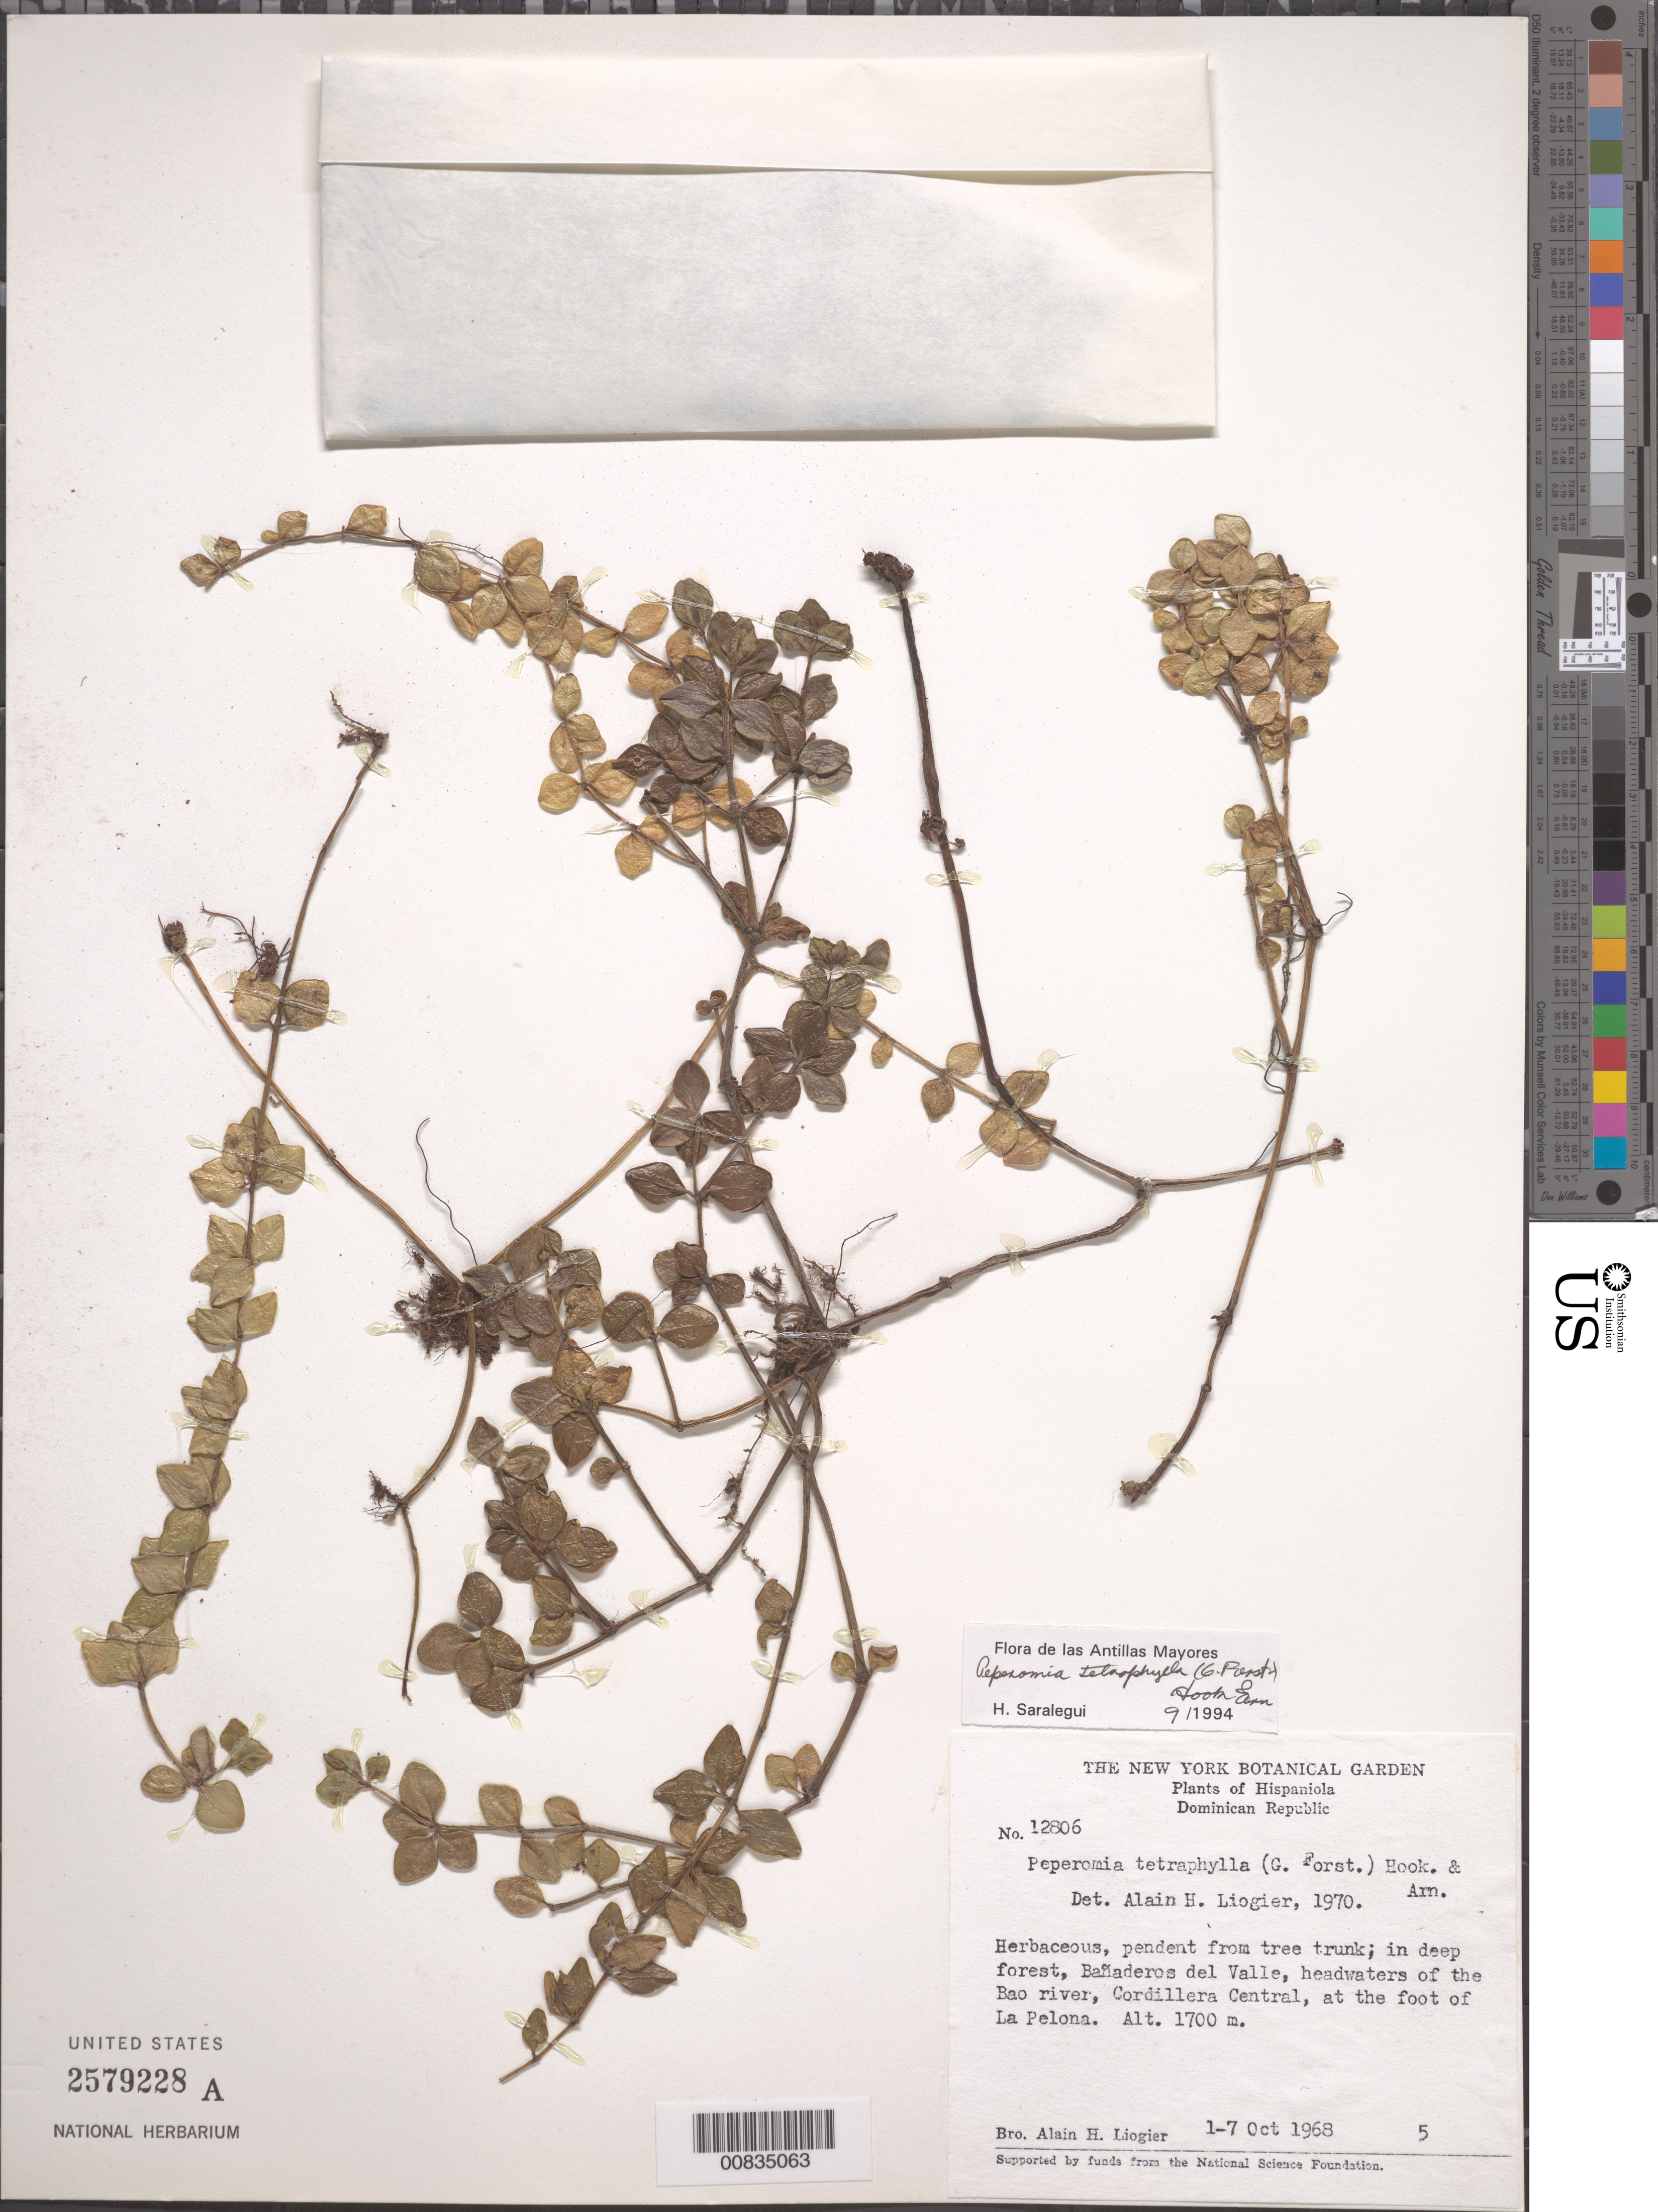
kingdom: Plantae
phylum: Tracheophyta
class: Magnoliopsida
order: Piperales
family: Piperaceae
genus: Peperomia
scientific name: Peperomia trichopus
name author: Trel. in J.F. Macbr.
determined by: Saralegui Boza, H., (HAJB), Jardin Botanico Nacional (Habana)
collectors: A. H. Liogier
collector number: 12806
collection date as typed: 01 Oct 1968 to 07 Oct 1968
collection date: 1968-10-01/1968-10-07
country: Dominican Republic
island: Hispaniola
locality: Bañaderos del Valle, headwaters of the Bao river, Cordillera Central, at the foot of La Pelona.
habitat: Pendent from a tree trunk; in deep forest.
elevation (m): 1700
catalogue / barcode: US 2579228A